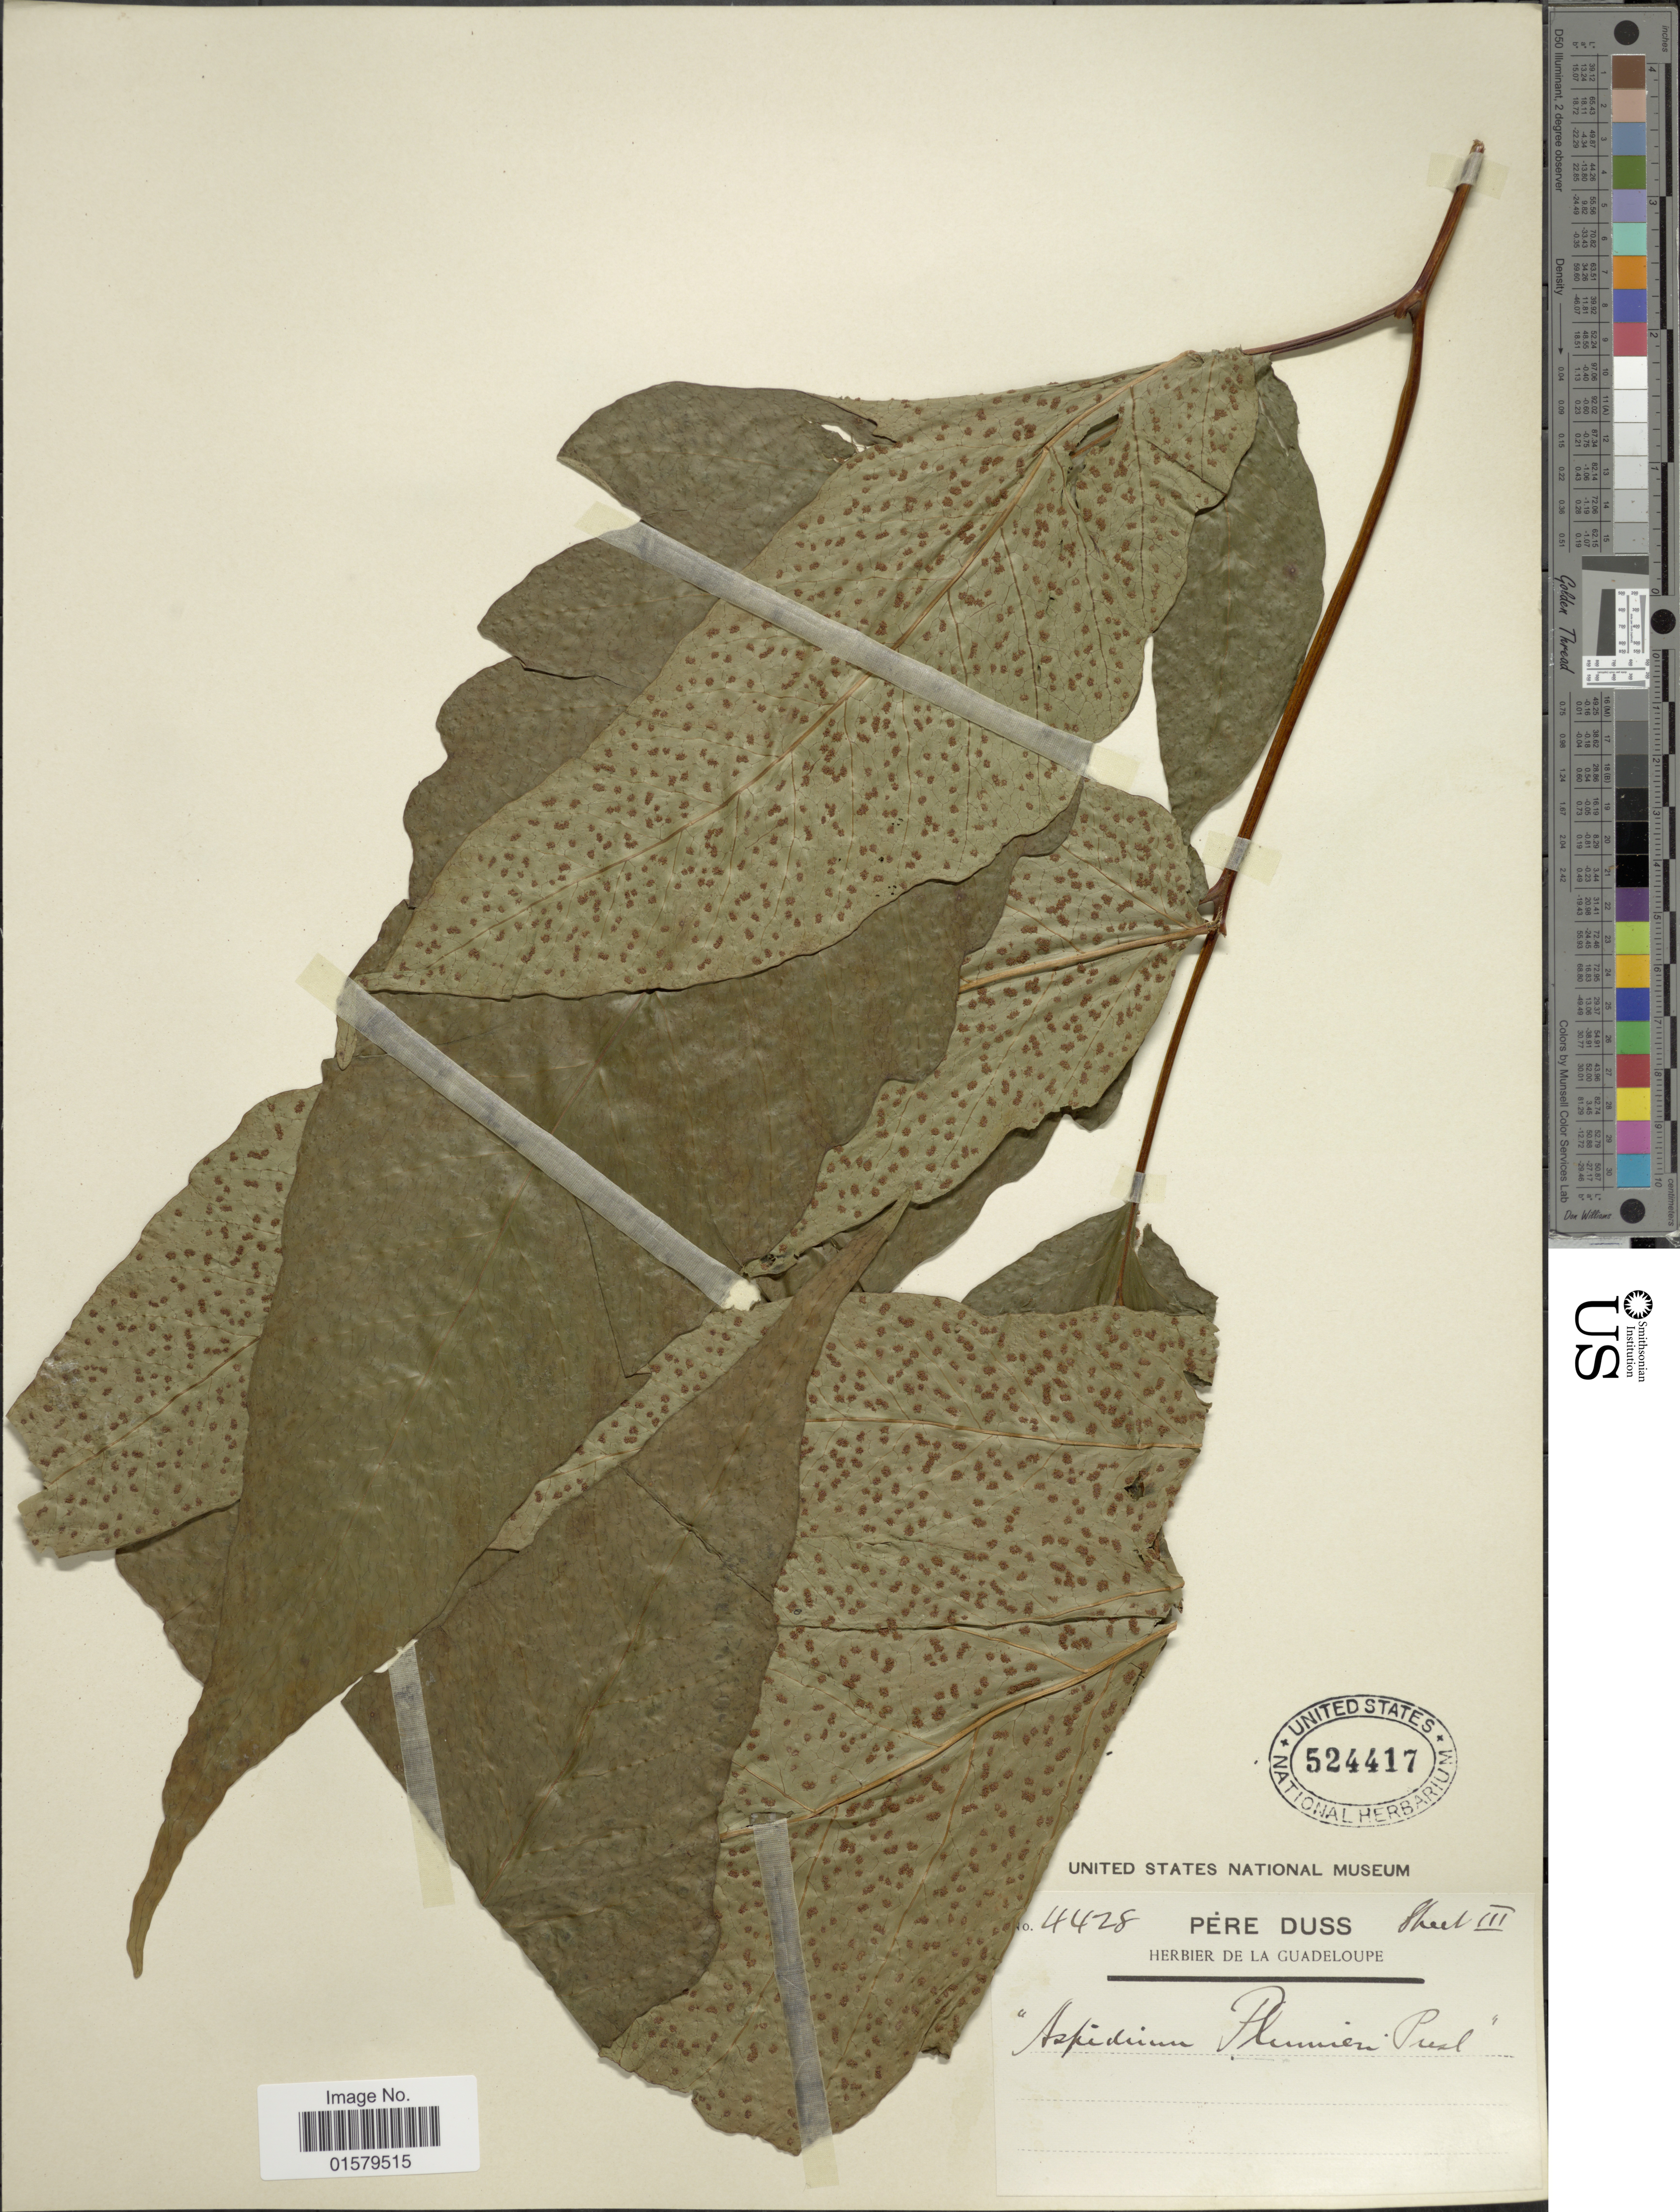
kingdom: Plantae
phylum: Tracheophyta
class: Polypodiopsida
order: Polypodiales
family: Tectariaceae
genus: Tectaria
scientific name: Tectaria trifoliata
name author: (L.) Cav.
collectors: Père Duss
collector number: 4428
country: Guadeloupe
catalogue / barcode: US 524417